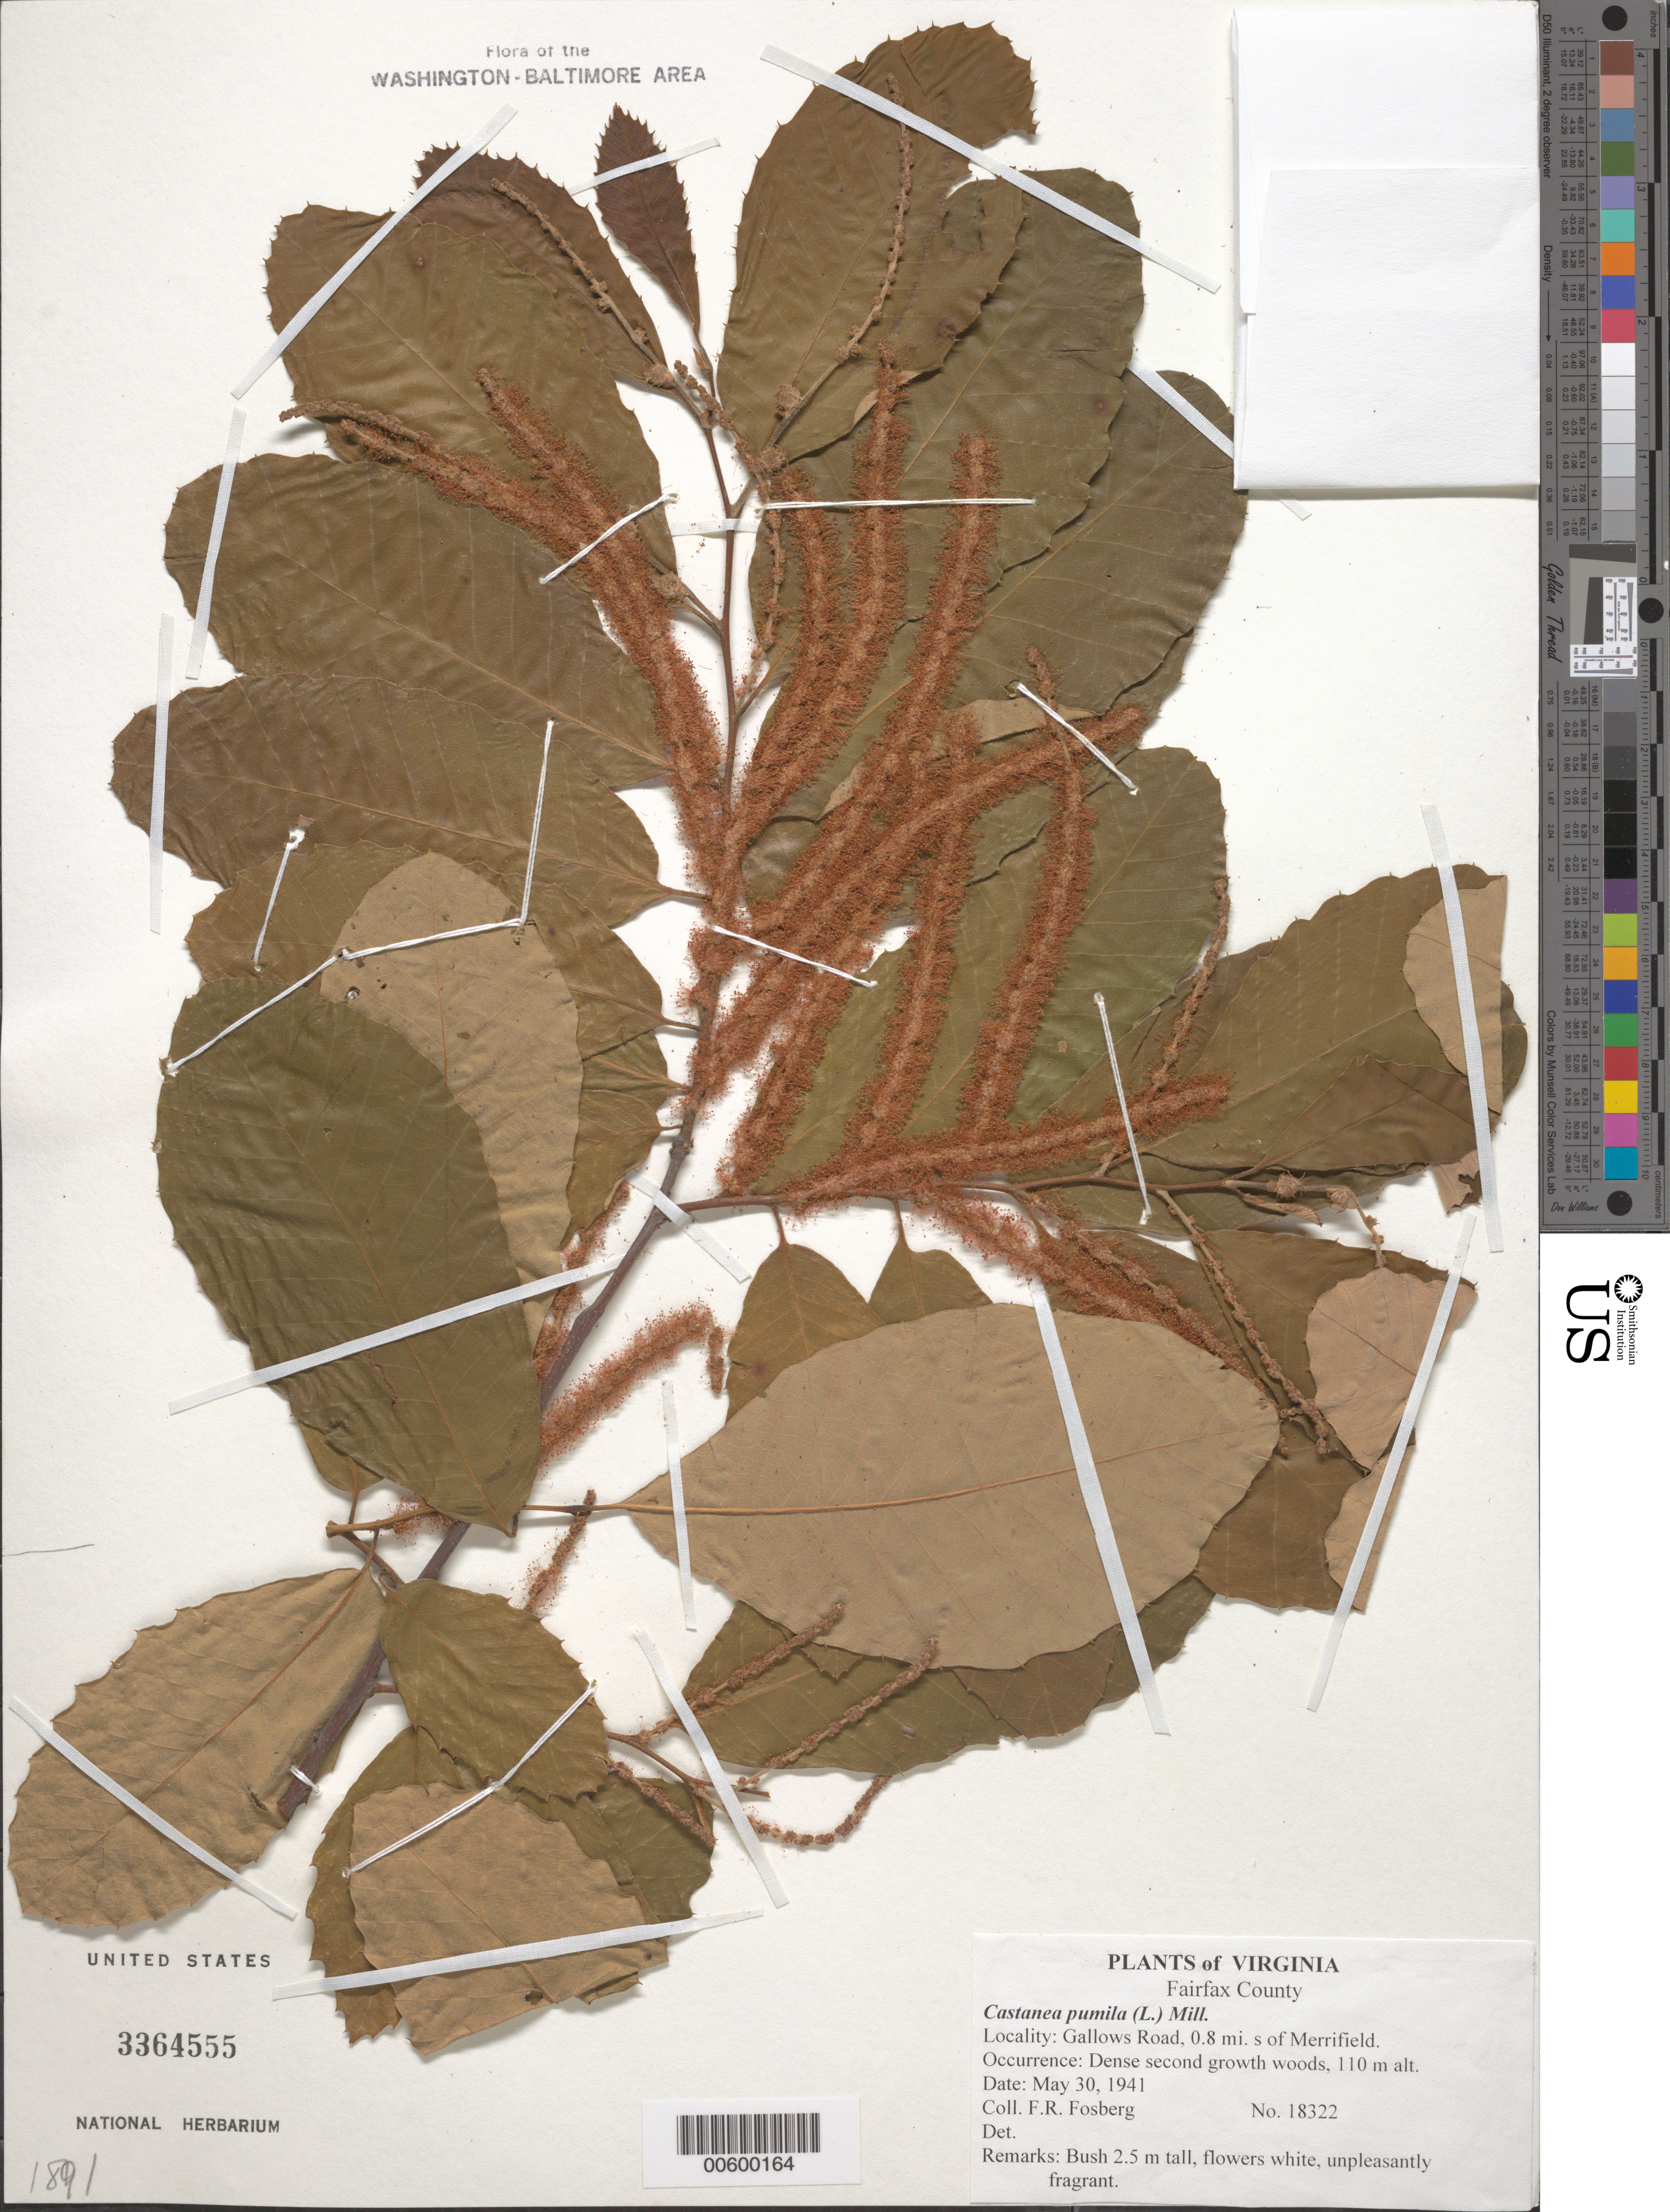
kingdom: Plantae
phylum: Tracheophyta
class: Magnoliopsida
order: Fagales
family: Fagaceae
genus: Castanea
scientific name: Castanea pumila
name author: (L.) Mill.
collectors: F. R. Fosberg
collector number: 18322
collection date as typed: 30 May 1941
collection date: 1941-05-30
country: United States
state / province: Virginia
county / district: Fairfax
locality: Gallows Road, 0.8 mi. S of Merrifield.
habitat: Dense second growth woods, 110 m alt.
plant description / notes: Common name: Chinquapin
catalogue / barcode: US 3364555